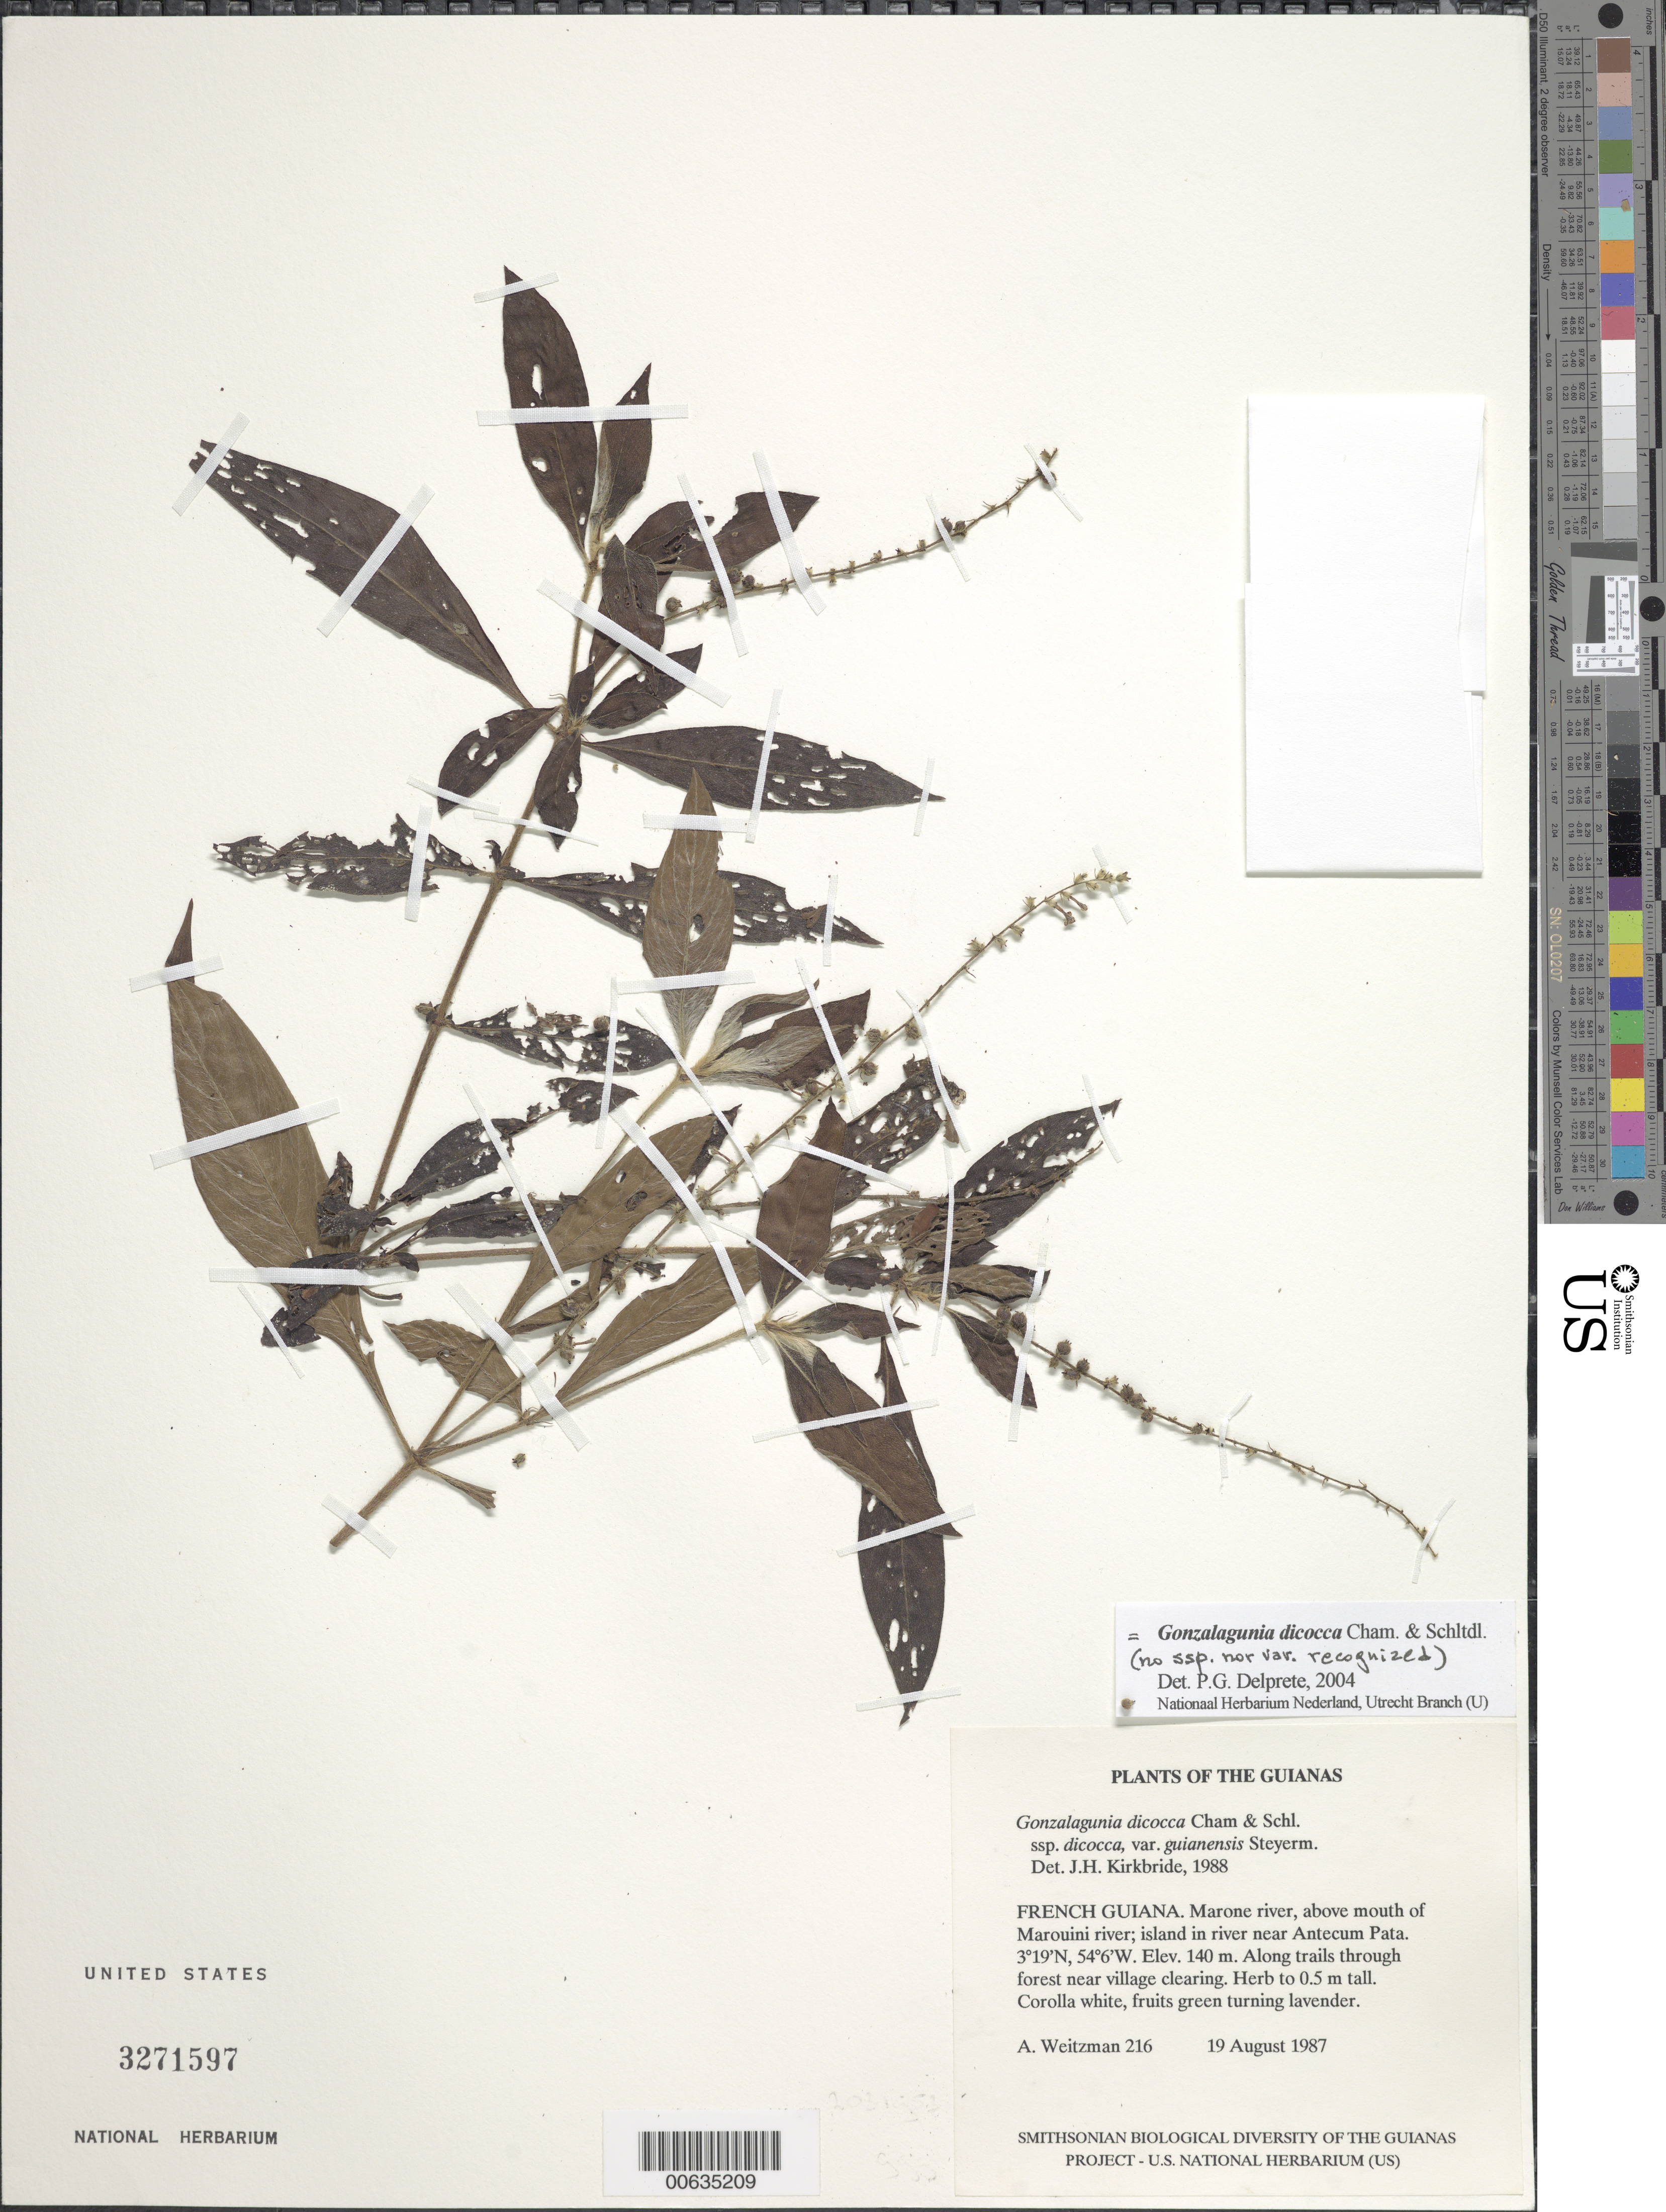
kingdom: Plantae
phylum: Tracheophyta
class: Magnoliopsida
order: Gentianales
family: Rubiaceae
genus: Gonzalagunia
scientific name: Gonzalagunia dicocca var. guianensis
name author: Steyerm.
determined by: Delprete, P. G., Herb. de Guyane Cay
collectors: A. L. Weitzman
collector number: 216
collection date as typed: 19 August 1987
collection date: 1987-08-19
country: French Guiana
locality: Maroni river, above mouth of Marouini river; island in river near Antecum Pata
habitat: Along trails through forest near village clearing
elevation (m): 140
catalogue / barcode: US 3271597